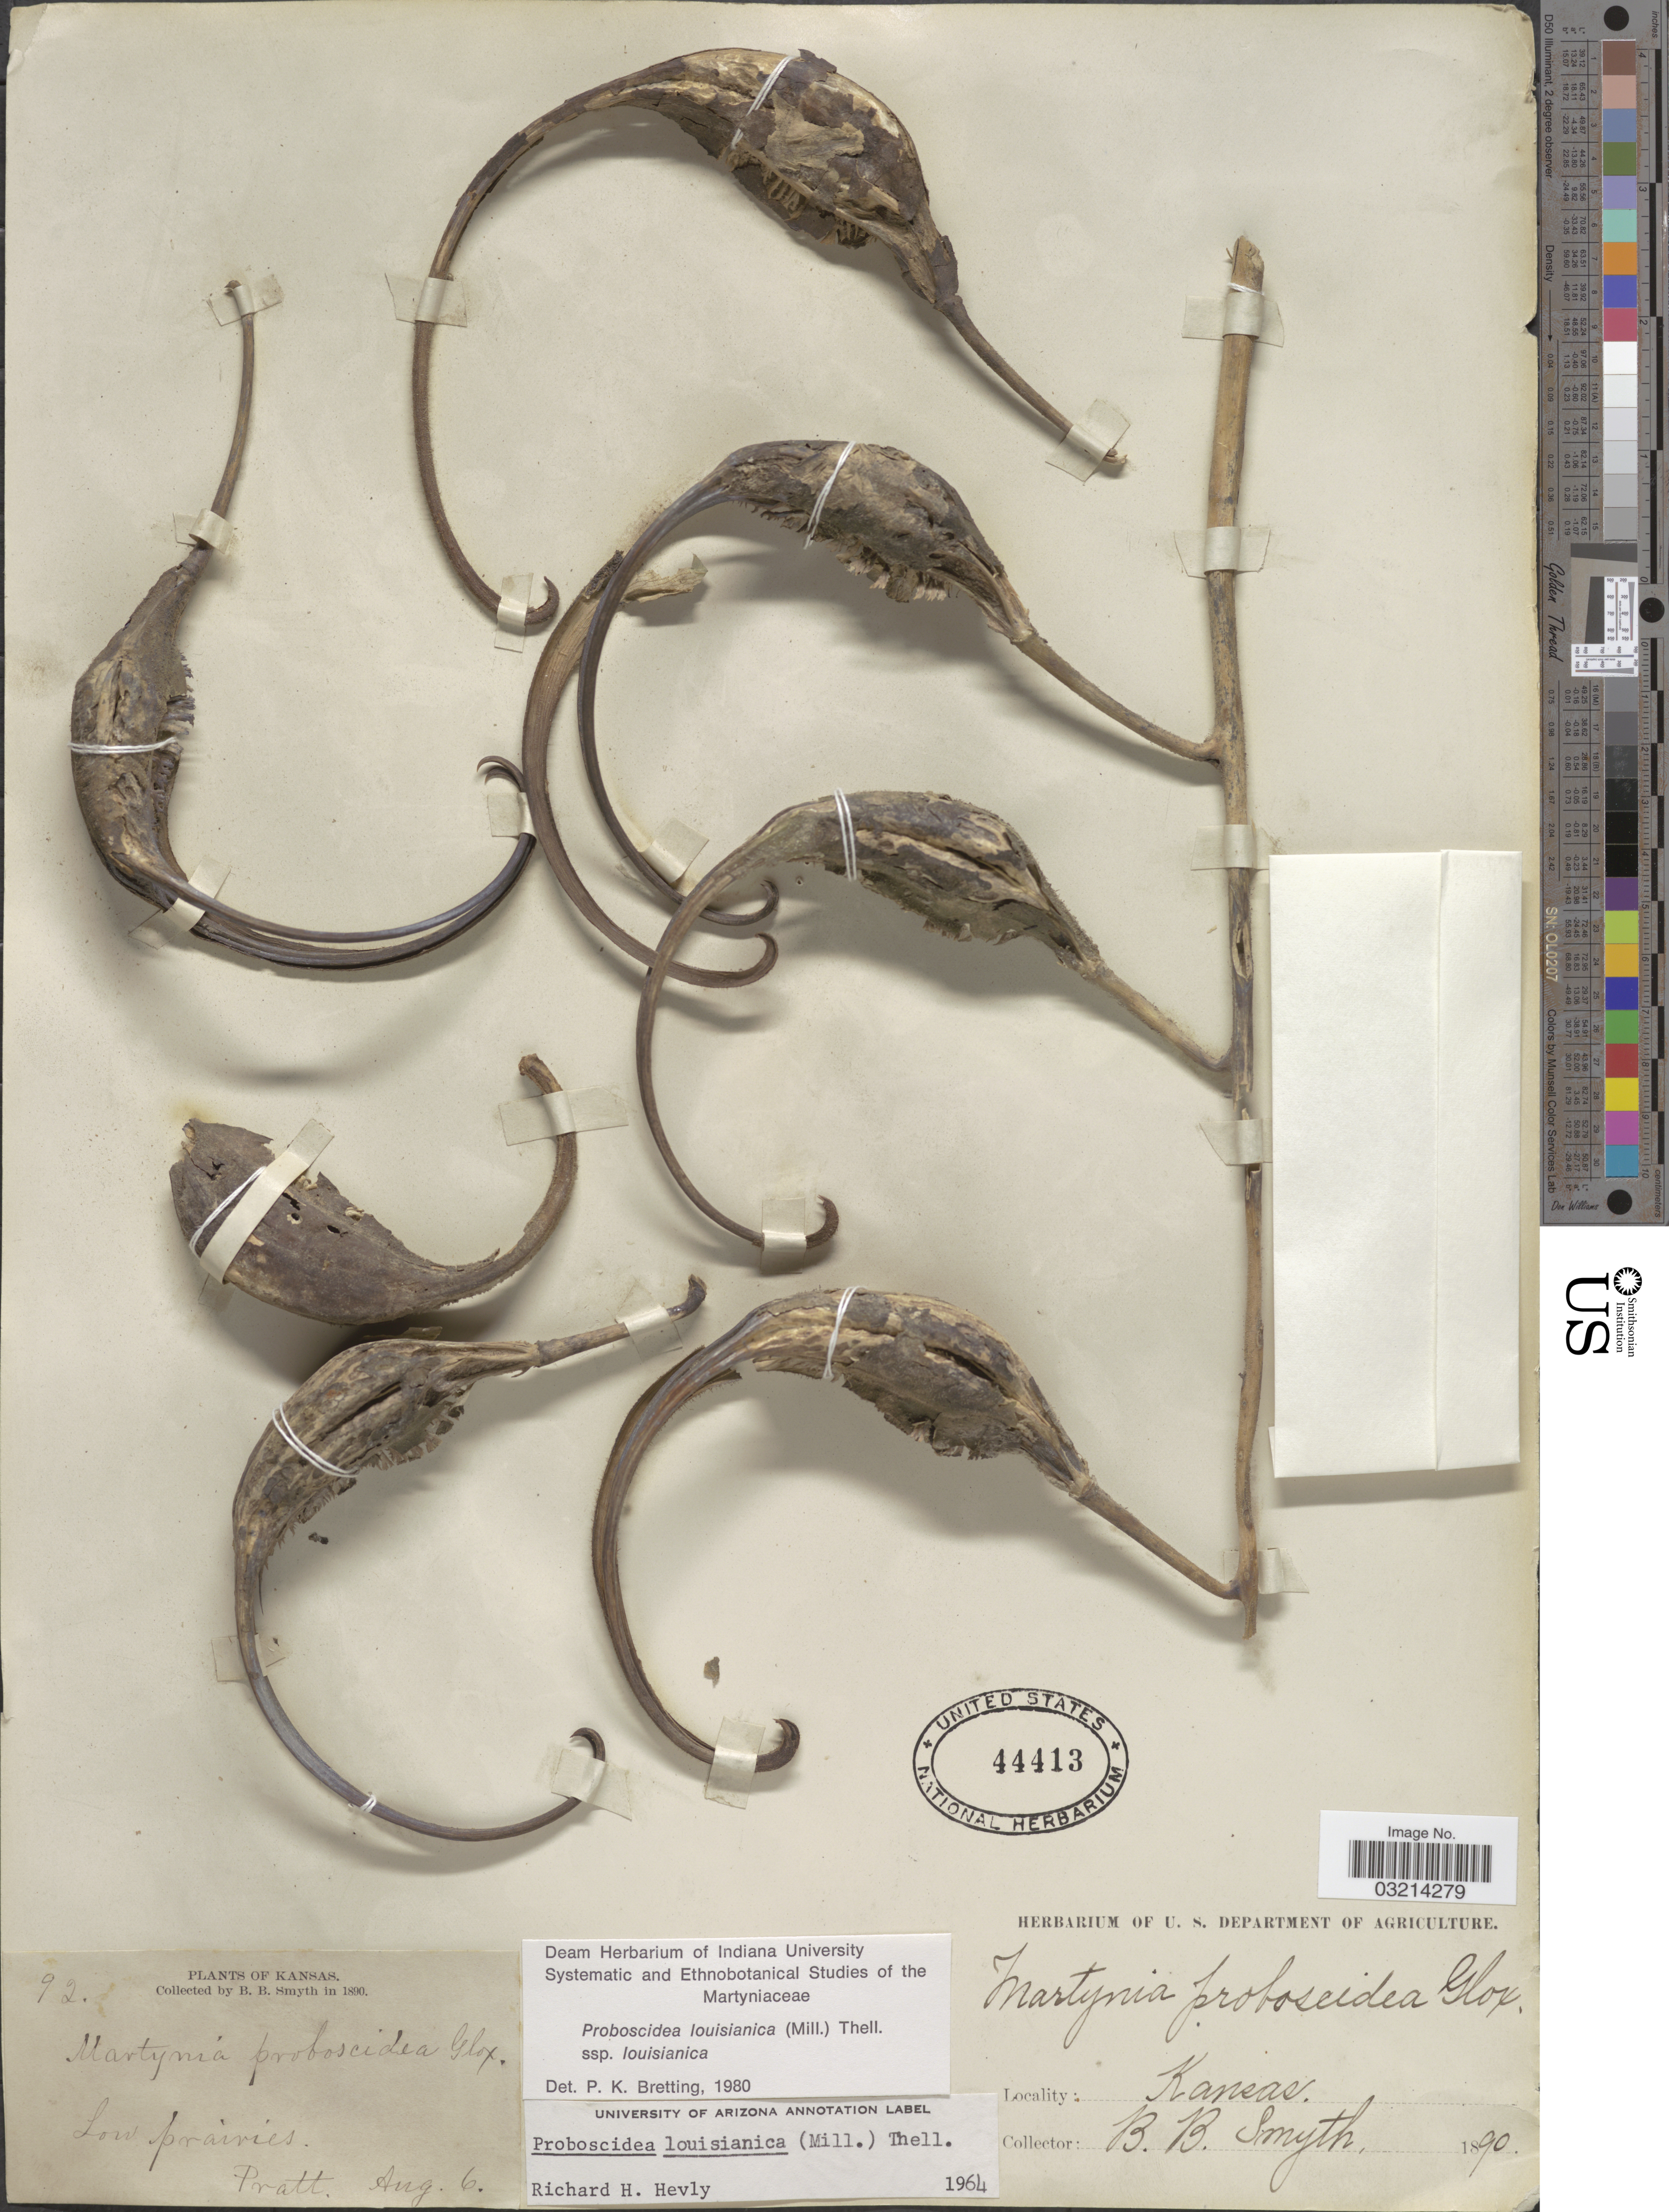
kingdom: Plantae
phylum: Tracheophyta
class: Magnoliopsida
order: Lamiales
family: Martyniaceae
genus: Proboscidea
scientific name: Proboscidea louisianica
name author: Thell.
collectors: B. Smyth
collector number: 92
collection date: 1890-08-06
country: United States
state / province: Kansas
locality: Low prairies. Pratt.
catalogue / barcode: US 44413